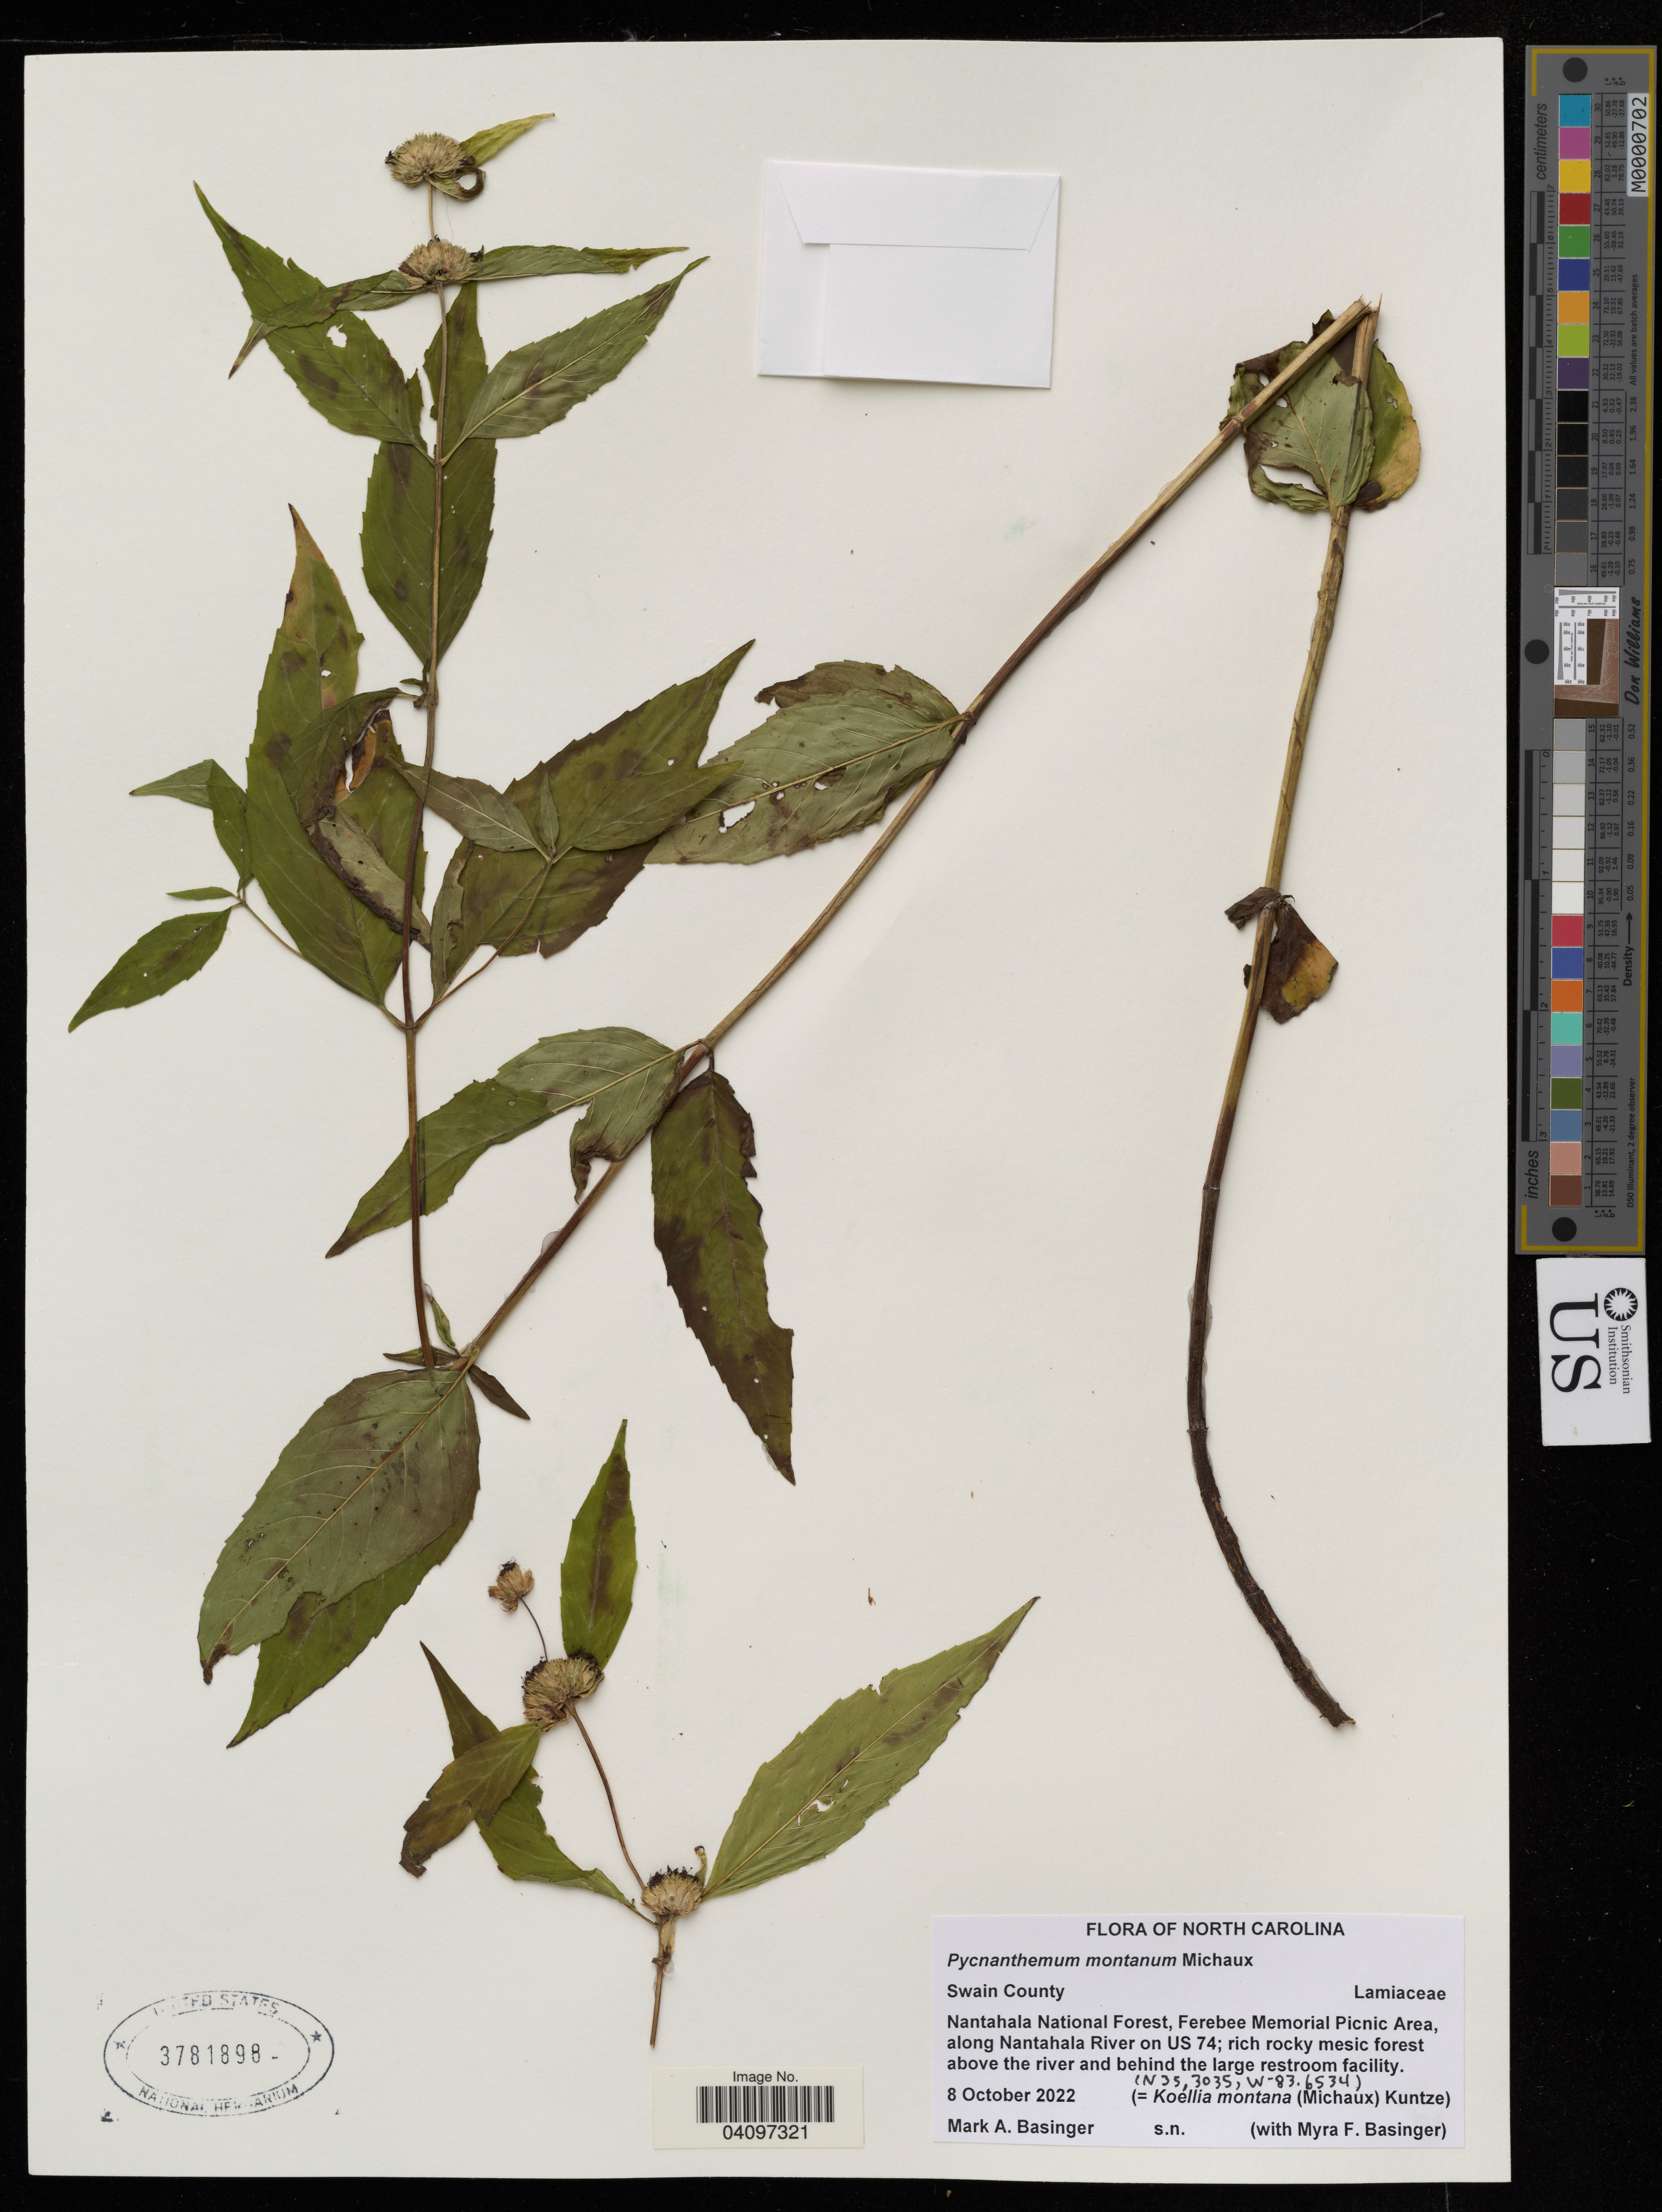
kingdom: Plantae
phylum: Tracheophyta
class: Magnoliopsida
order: Lamiales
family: Lamiaceae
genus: Pycnanthemum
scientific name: Pycnanthemum montanum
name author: Michx.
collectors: M. Basinger & M. Basinger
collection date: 2022-10-08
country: United States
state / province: North Carolina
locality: Swain County. Nantahala National Forest, Ferebee Memorial Picnic Area, along Nantahala River on US 74.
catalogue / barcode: US 3781898